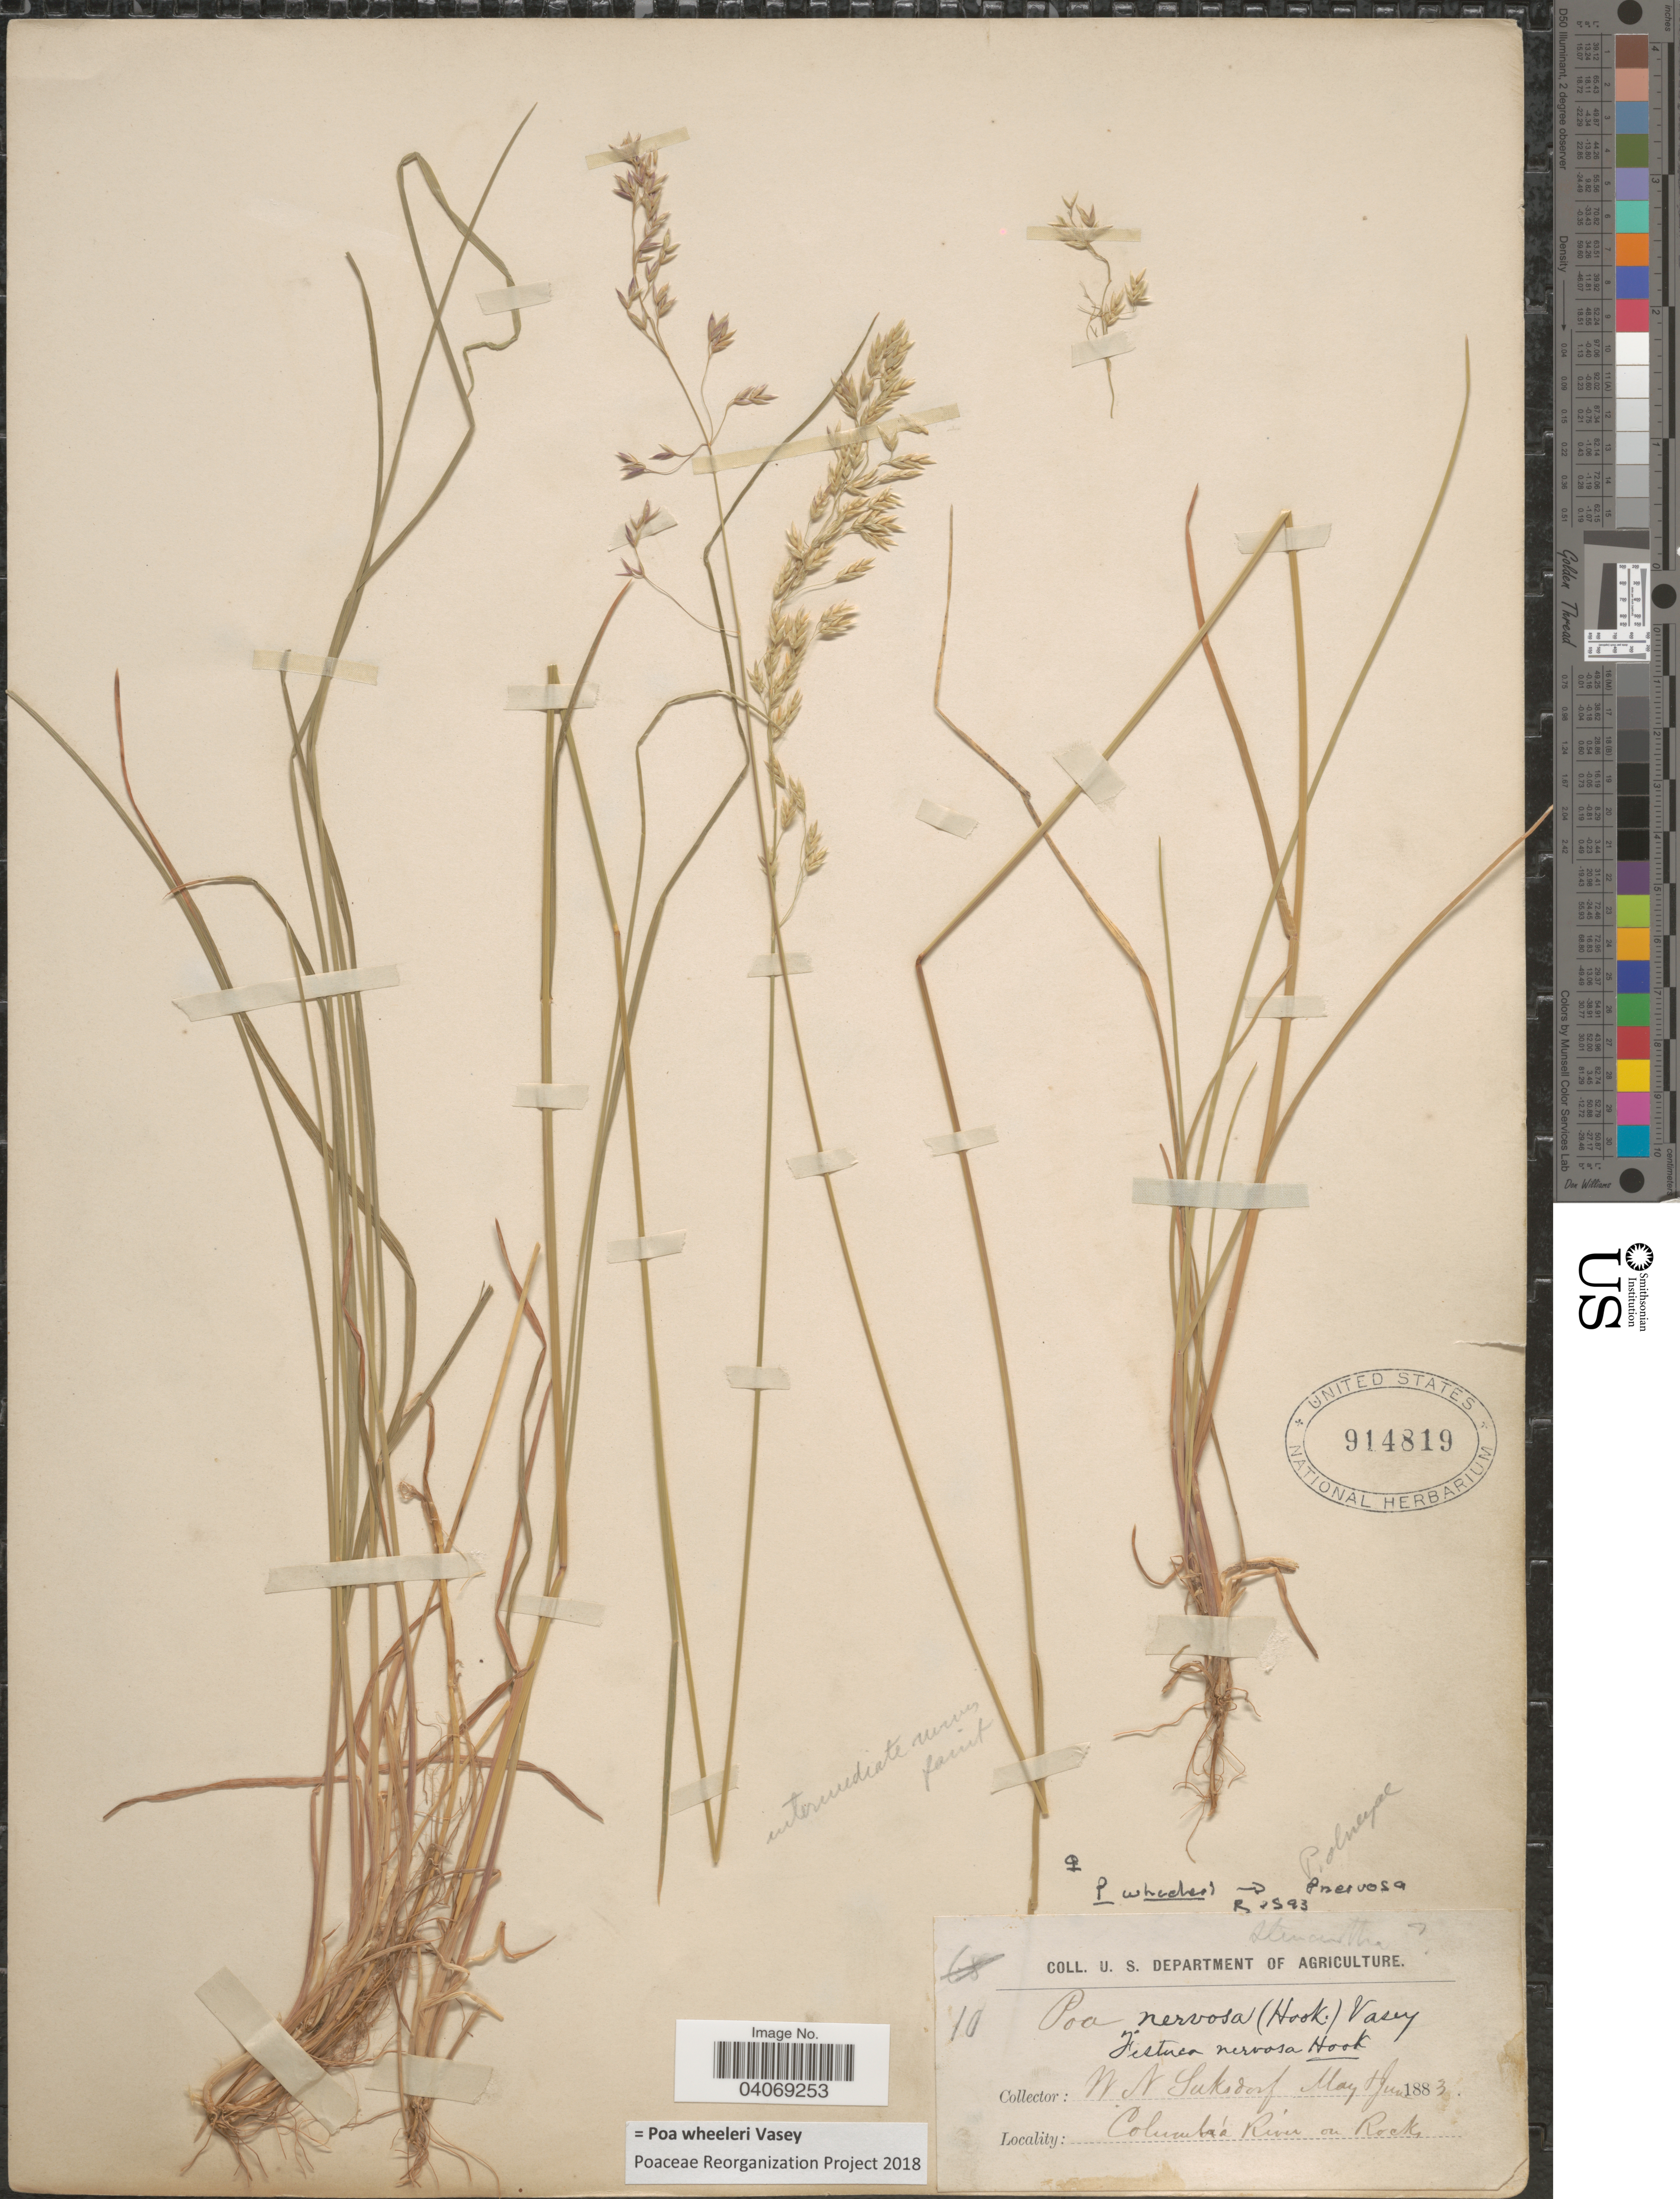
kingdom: Plantae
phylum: Tracheophyta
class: Liliopsida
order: Poales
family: Poaceae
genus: Poa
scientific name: Poa wheeleri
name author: Vasey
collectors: W. N. Suksdorf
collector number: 10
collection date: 1883-05/1883-06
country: United States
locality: Columbia River on Rocks.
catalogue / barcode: US 914819